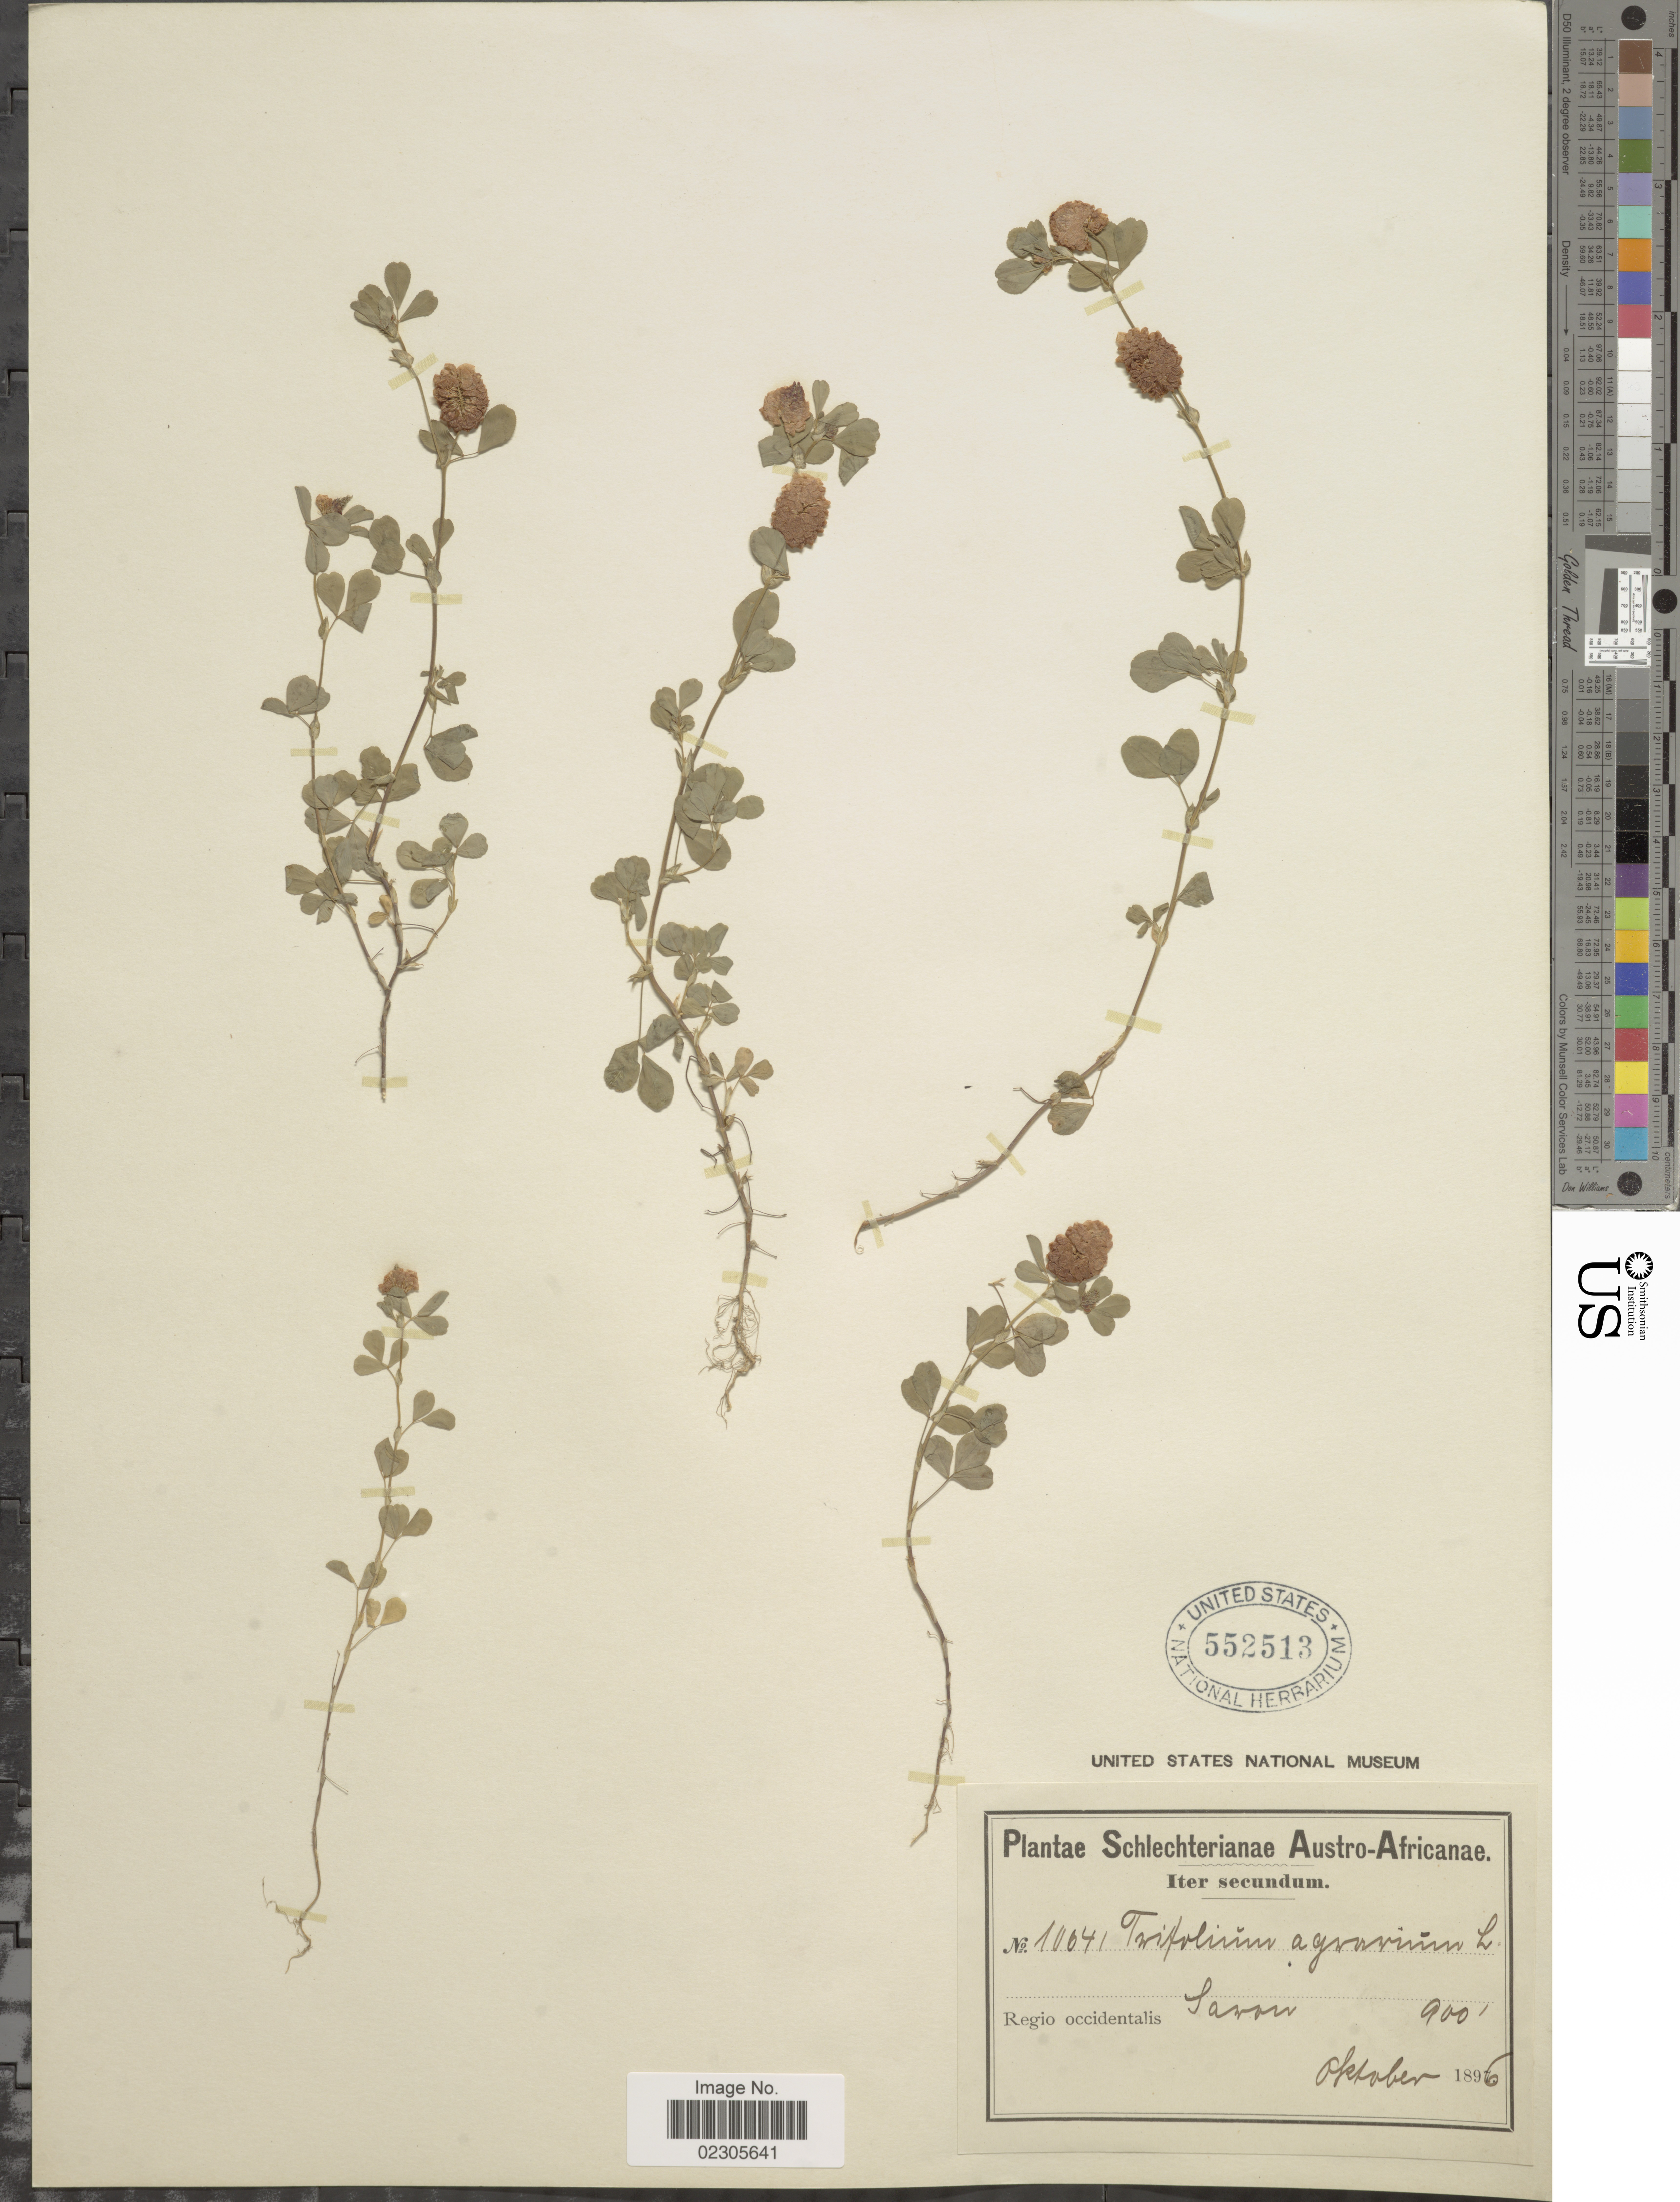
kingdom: Plantae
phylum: Tracheophyta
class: Magnoliopsida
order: Fabales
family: Fabaceae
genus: Trifolium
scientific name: Trifolium campestre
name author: Schreb.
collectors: Schlechter, --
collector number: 10641*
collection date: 1896-10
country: South Africa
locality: Regio occidentalis Saron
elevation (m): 274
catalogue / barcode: US 552513